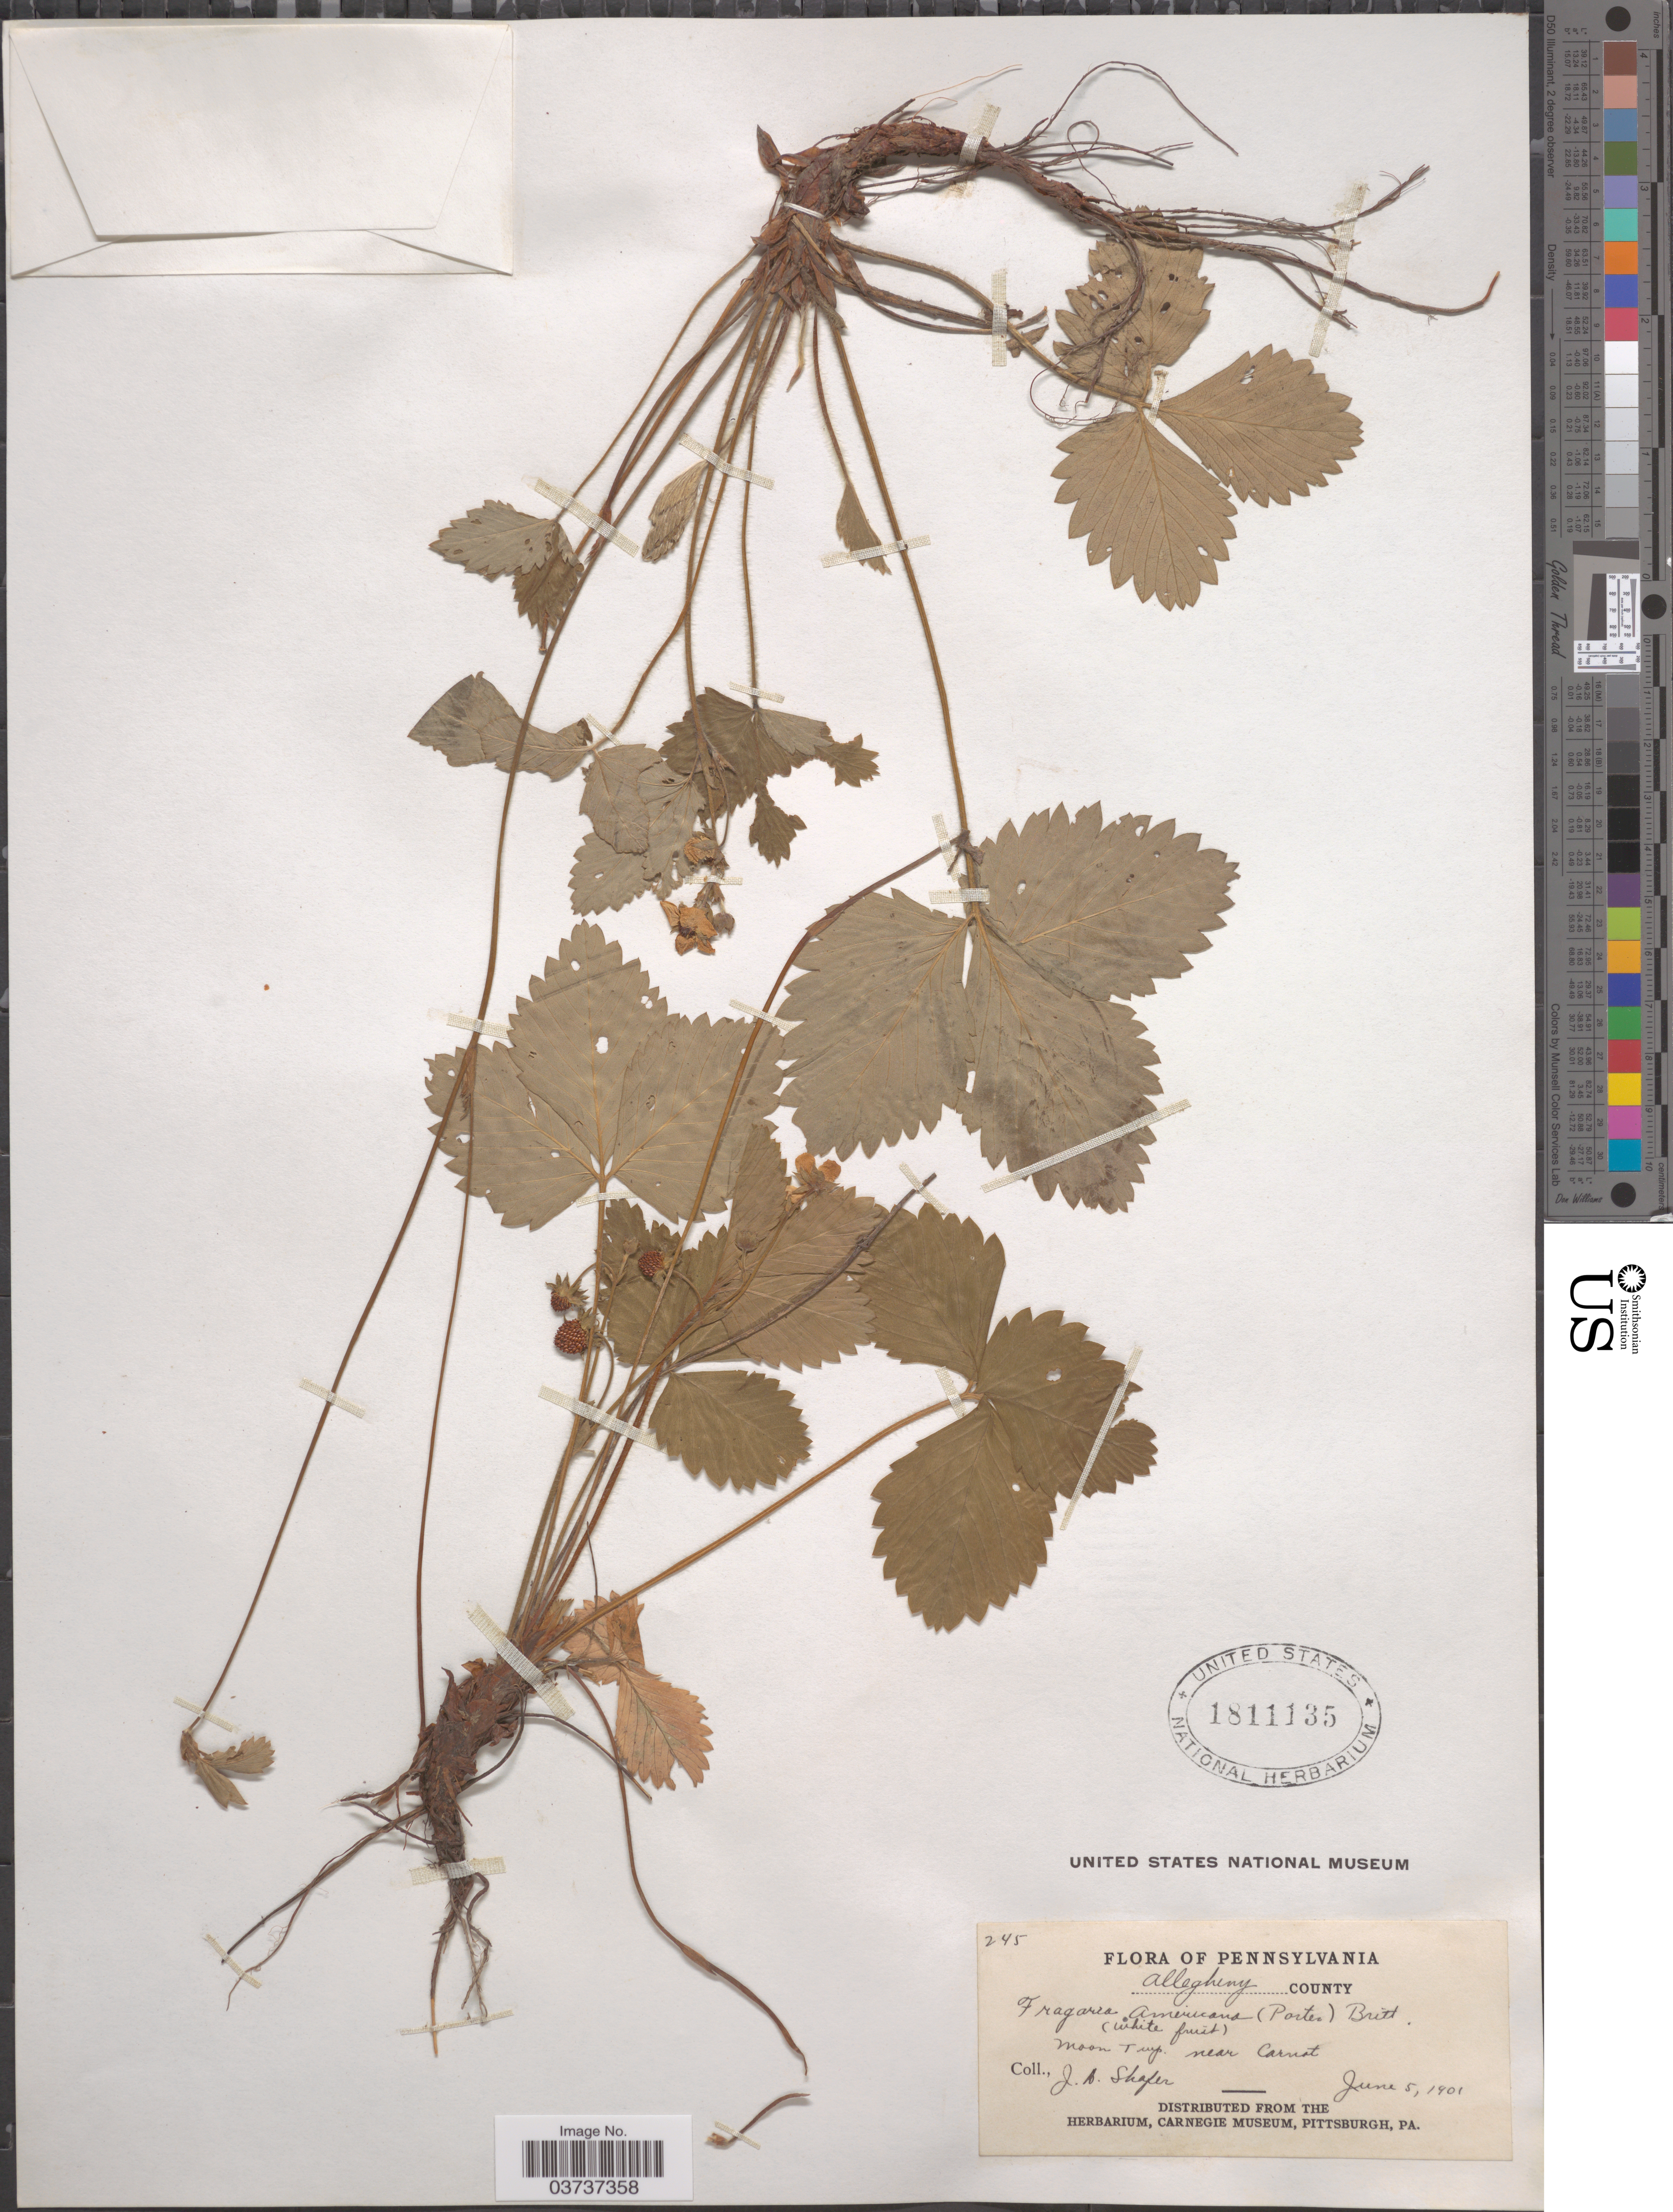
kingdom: Plantae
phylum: Tracheophyta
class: Magnoliopsida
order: Rosales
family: Rosaceae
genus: Fragaria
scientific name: Fragaria vesca subsp. americana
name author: (Porter) Staudt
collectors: J. A. Shafer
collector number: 245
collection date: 1901-06-05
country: United States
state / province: Pennsylvania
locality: Allegheny County. Moon Twp. near Carnot.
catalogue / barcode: US 1811135